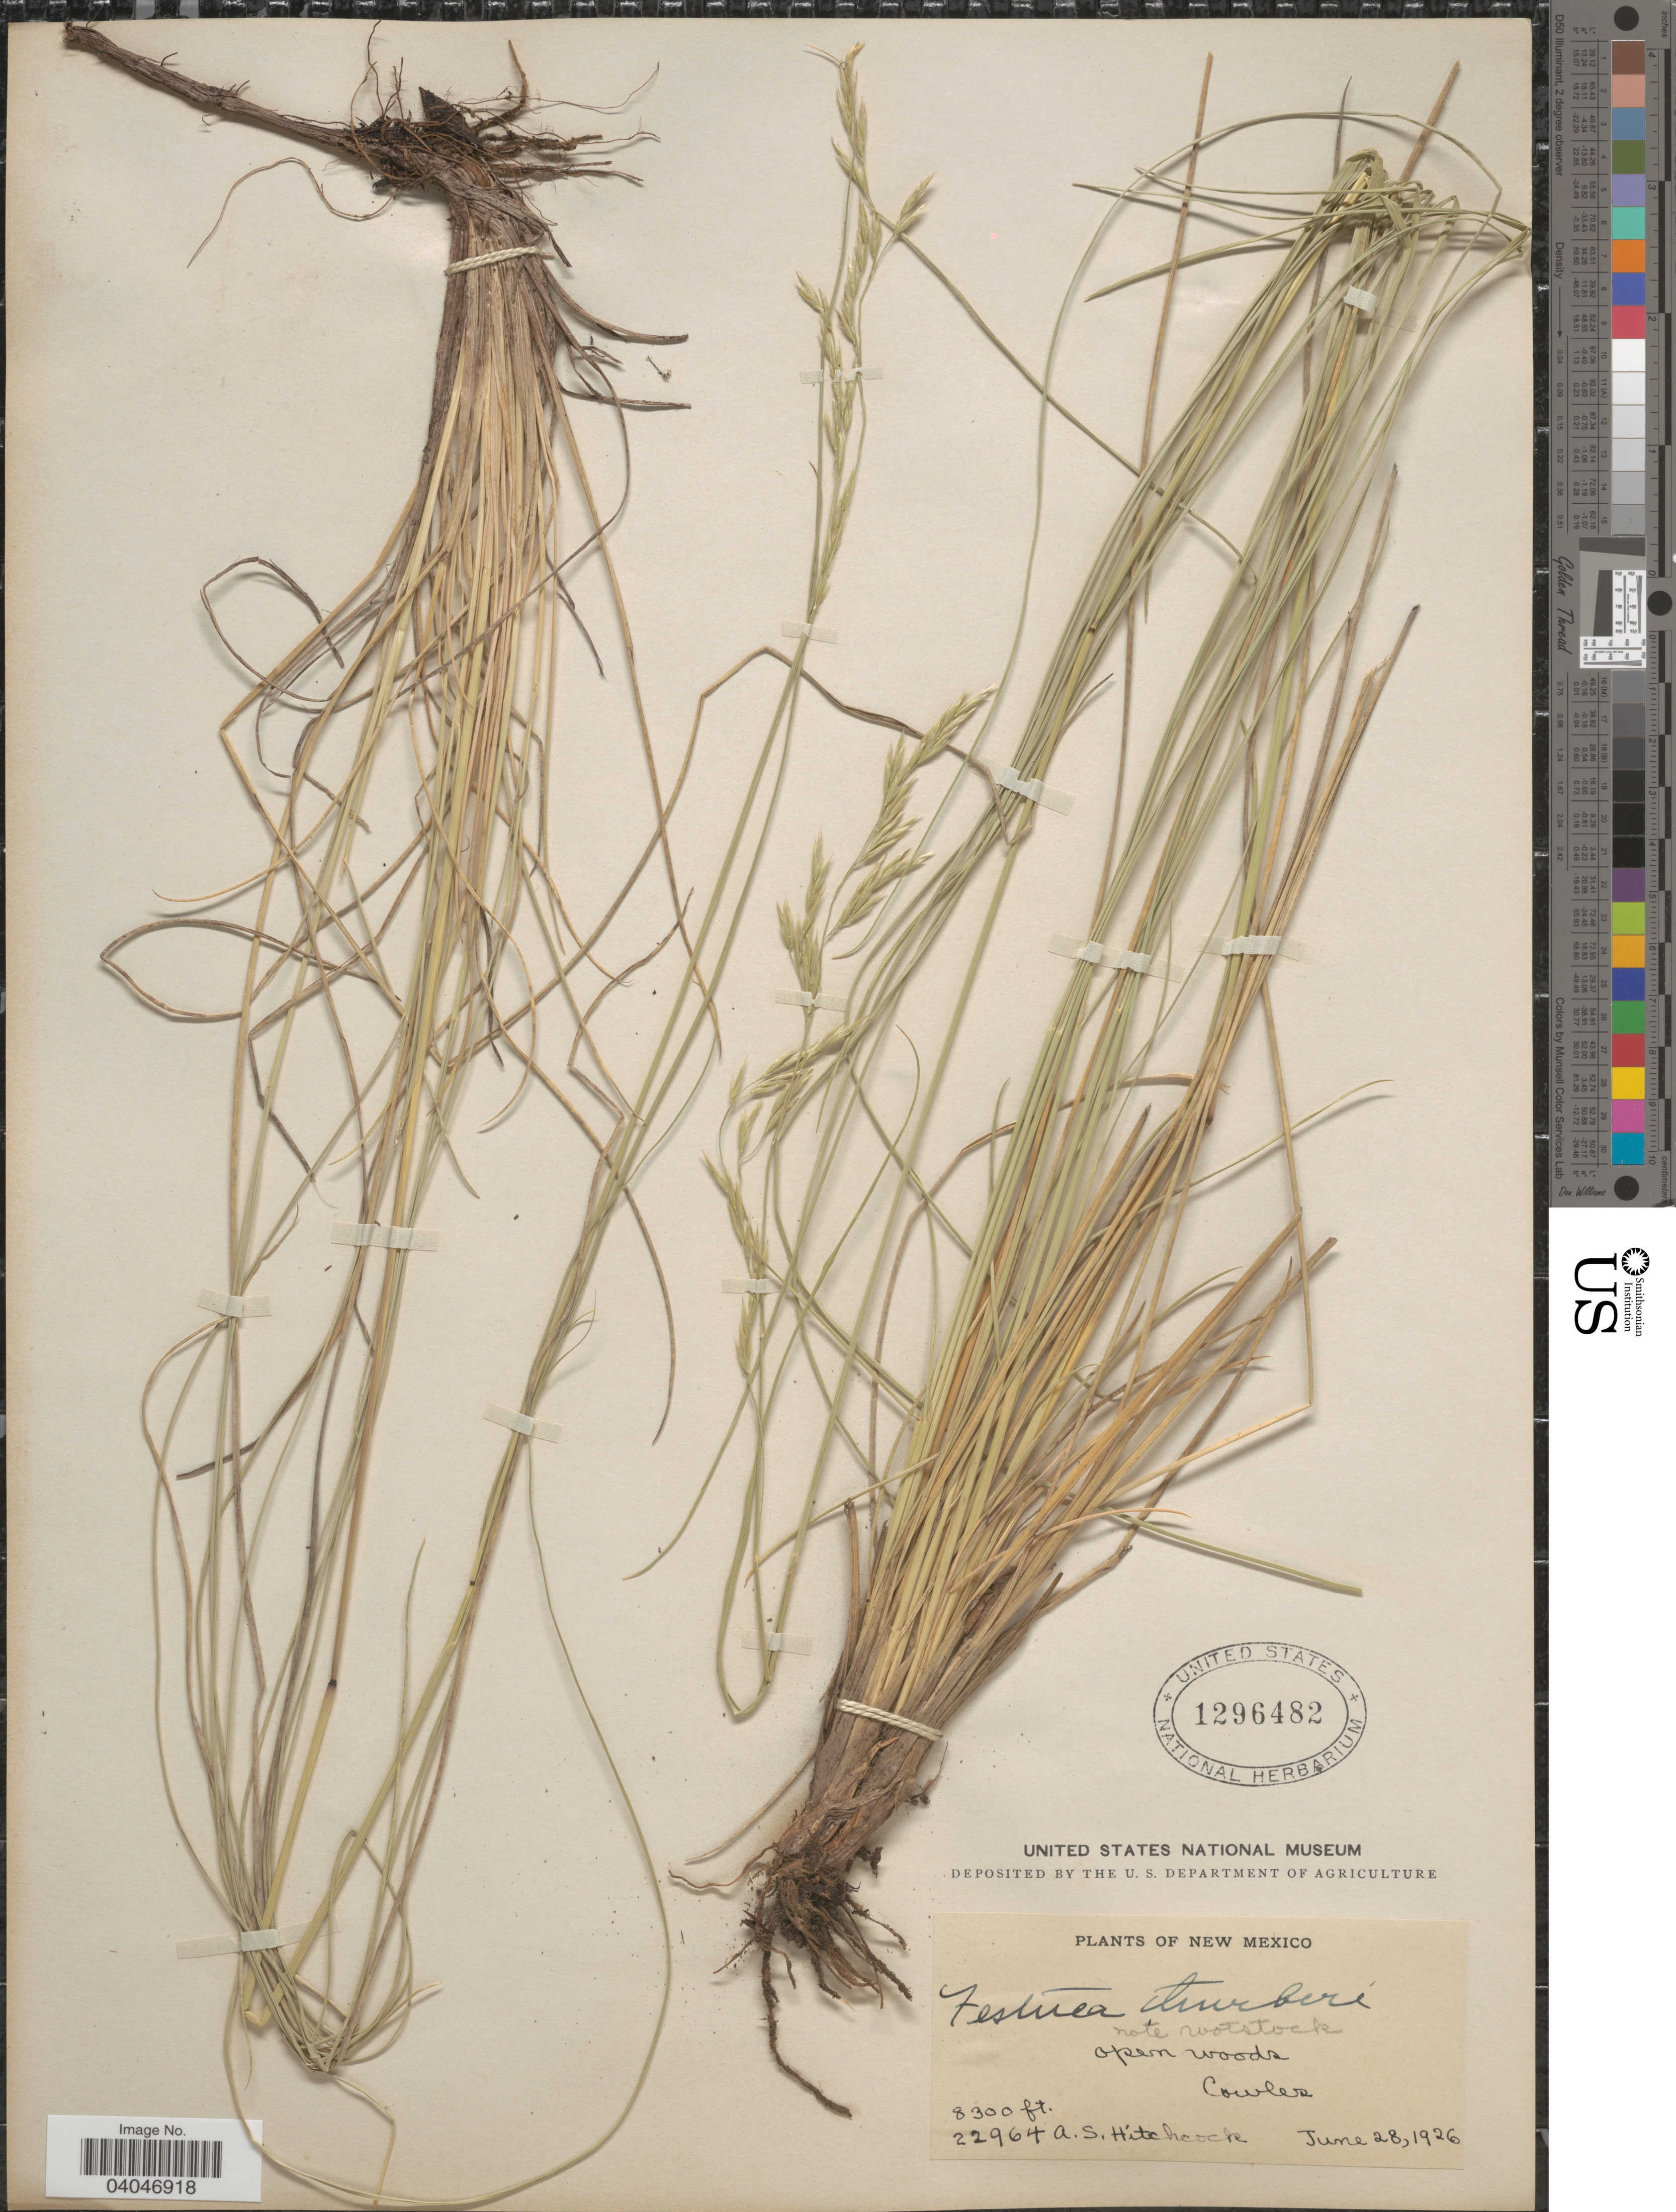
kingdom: Plantae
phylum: Tracheophyta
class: Liliopsida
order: Poales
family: Poaceae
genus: Festuca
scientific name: Festuca thurberi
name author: Vasey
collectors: A. S. Hitchcock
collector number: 22964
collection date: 1926-06-28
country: United States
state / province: New Mexico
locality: Cowles.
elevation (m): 2530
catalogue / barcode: US 1296482